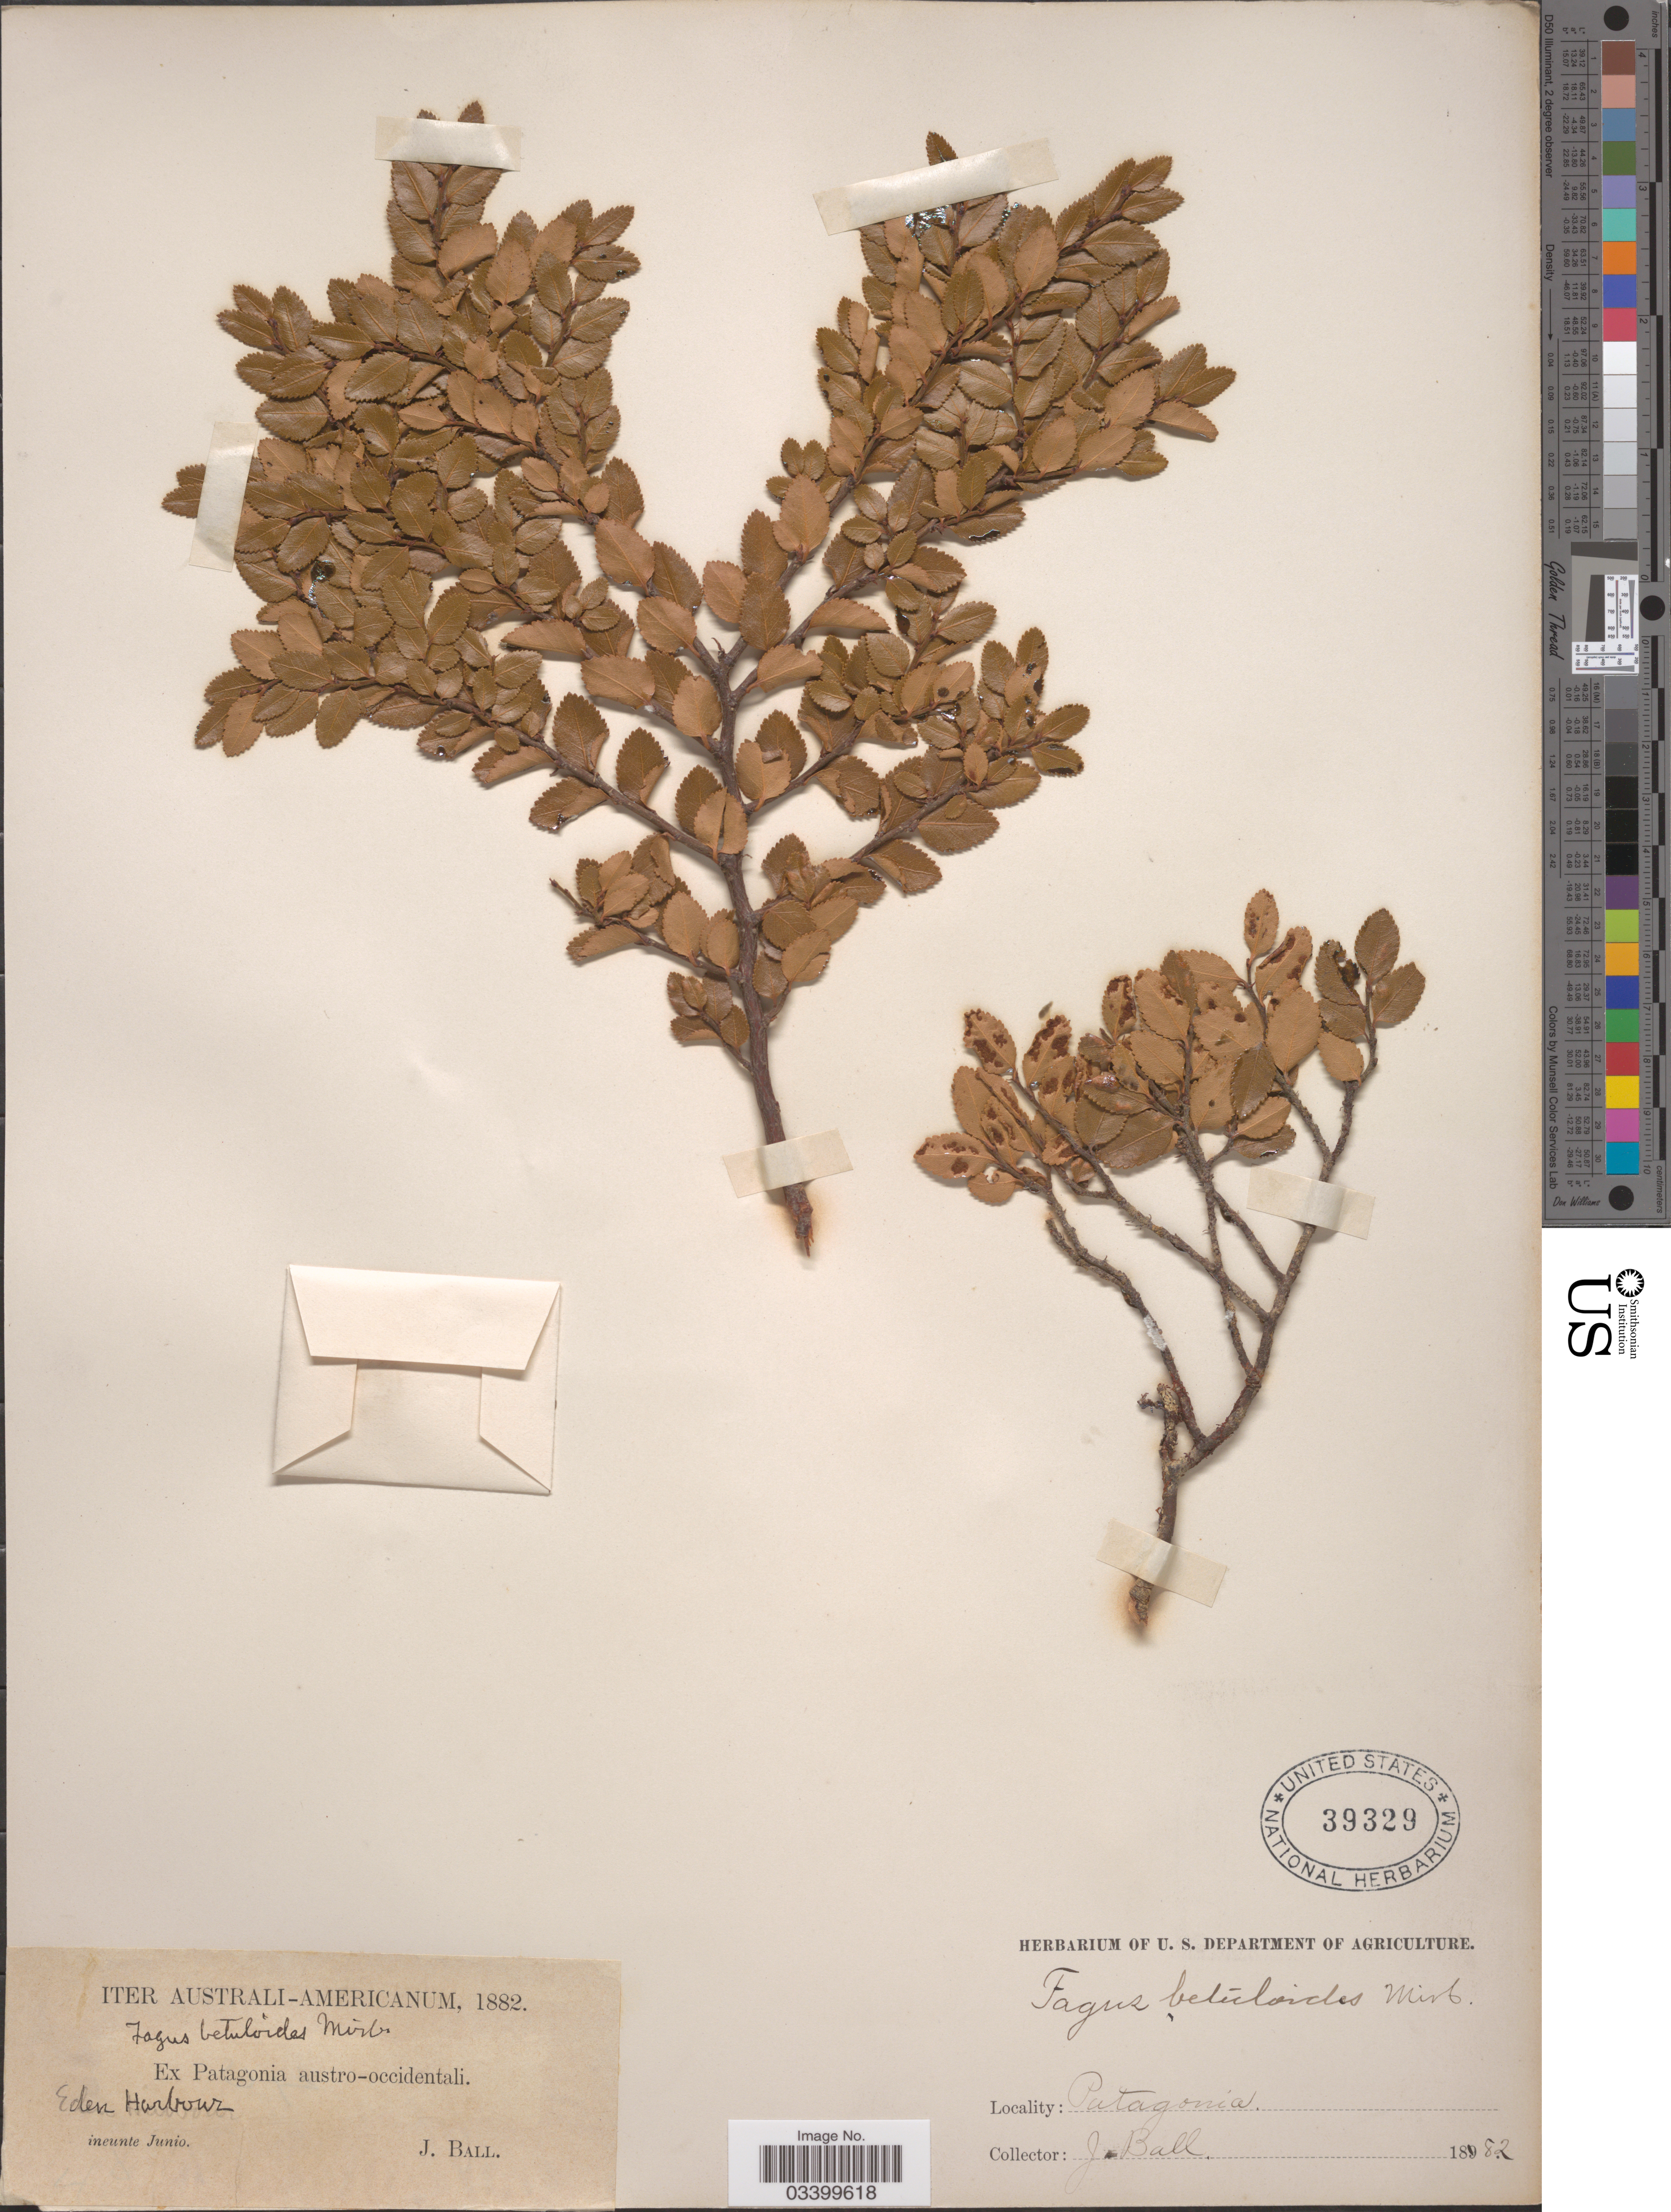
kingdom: Plantae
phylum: Tracheophyta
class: Magnoliopsida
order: Fagales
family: Nothofagaceae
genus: Nothofagus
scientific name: Nothofagus betuloides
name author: (Mirb.) Oerst.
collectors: J. Ball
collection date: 1882-06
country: Chile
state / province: Magallanes y de la Antártica Chilena (XII)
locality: Ex Patagonia austro-occidentali. Eden Harbour.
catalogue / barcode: US 39329